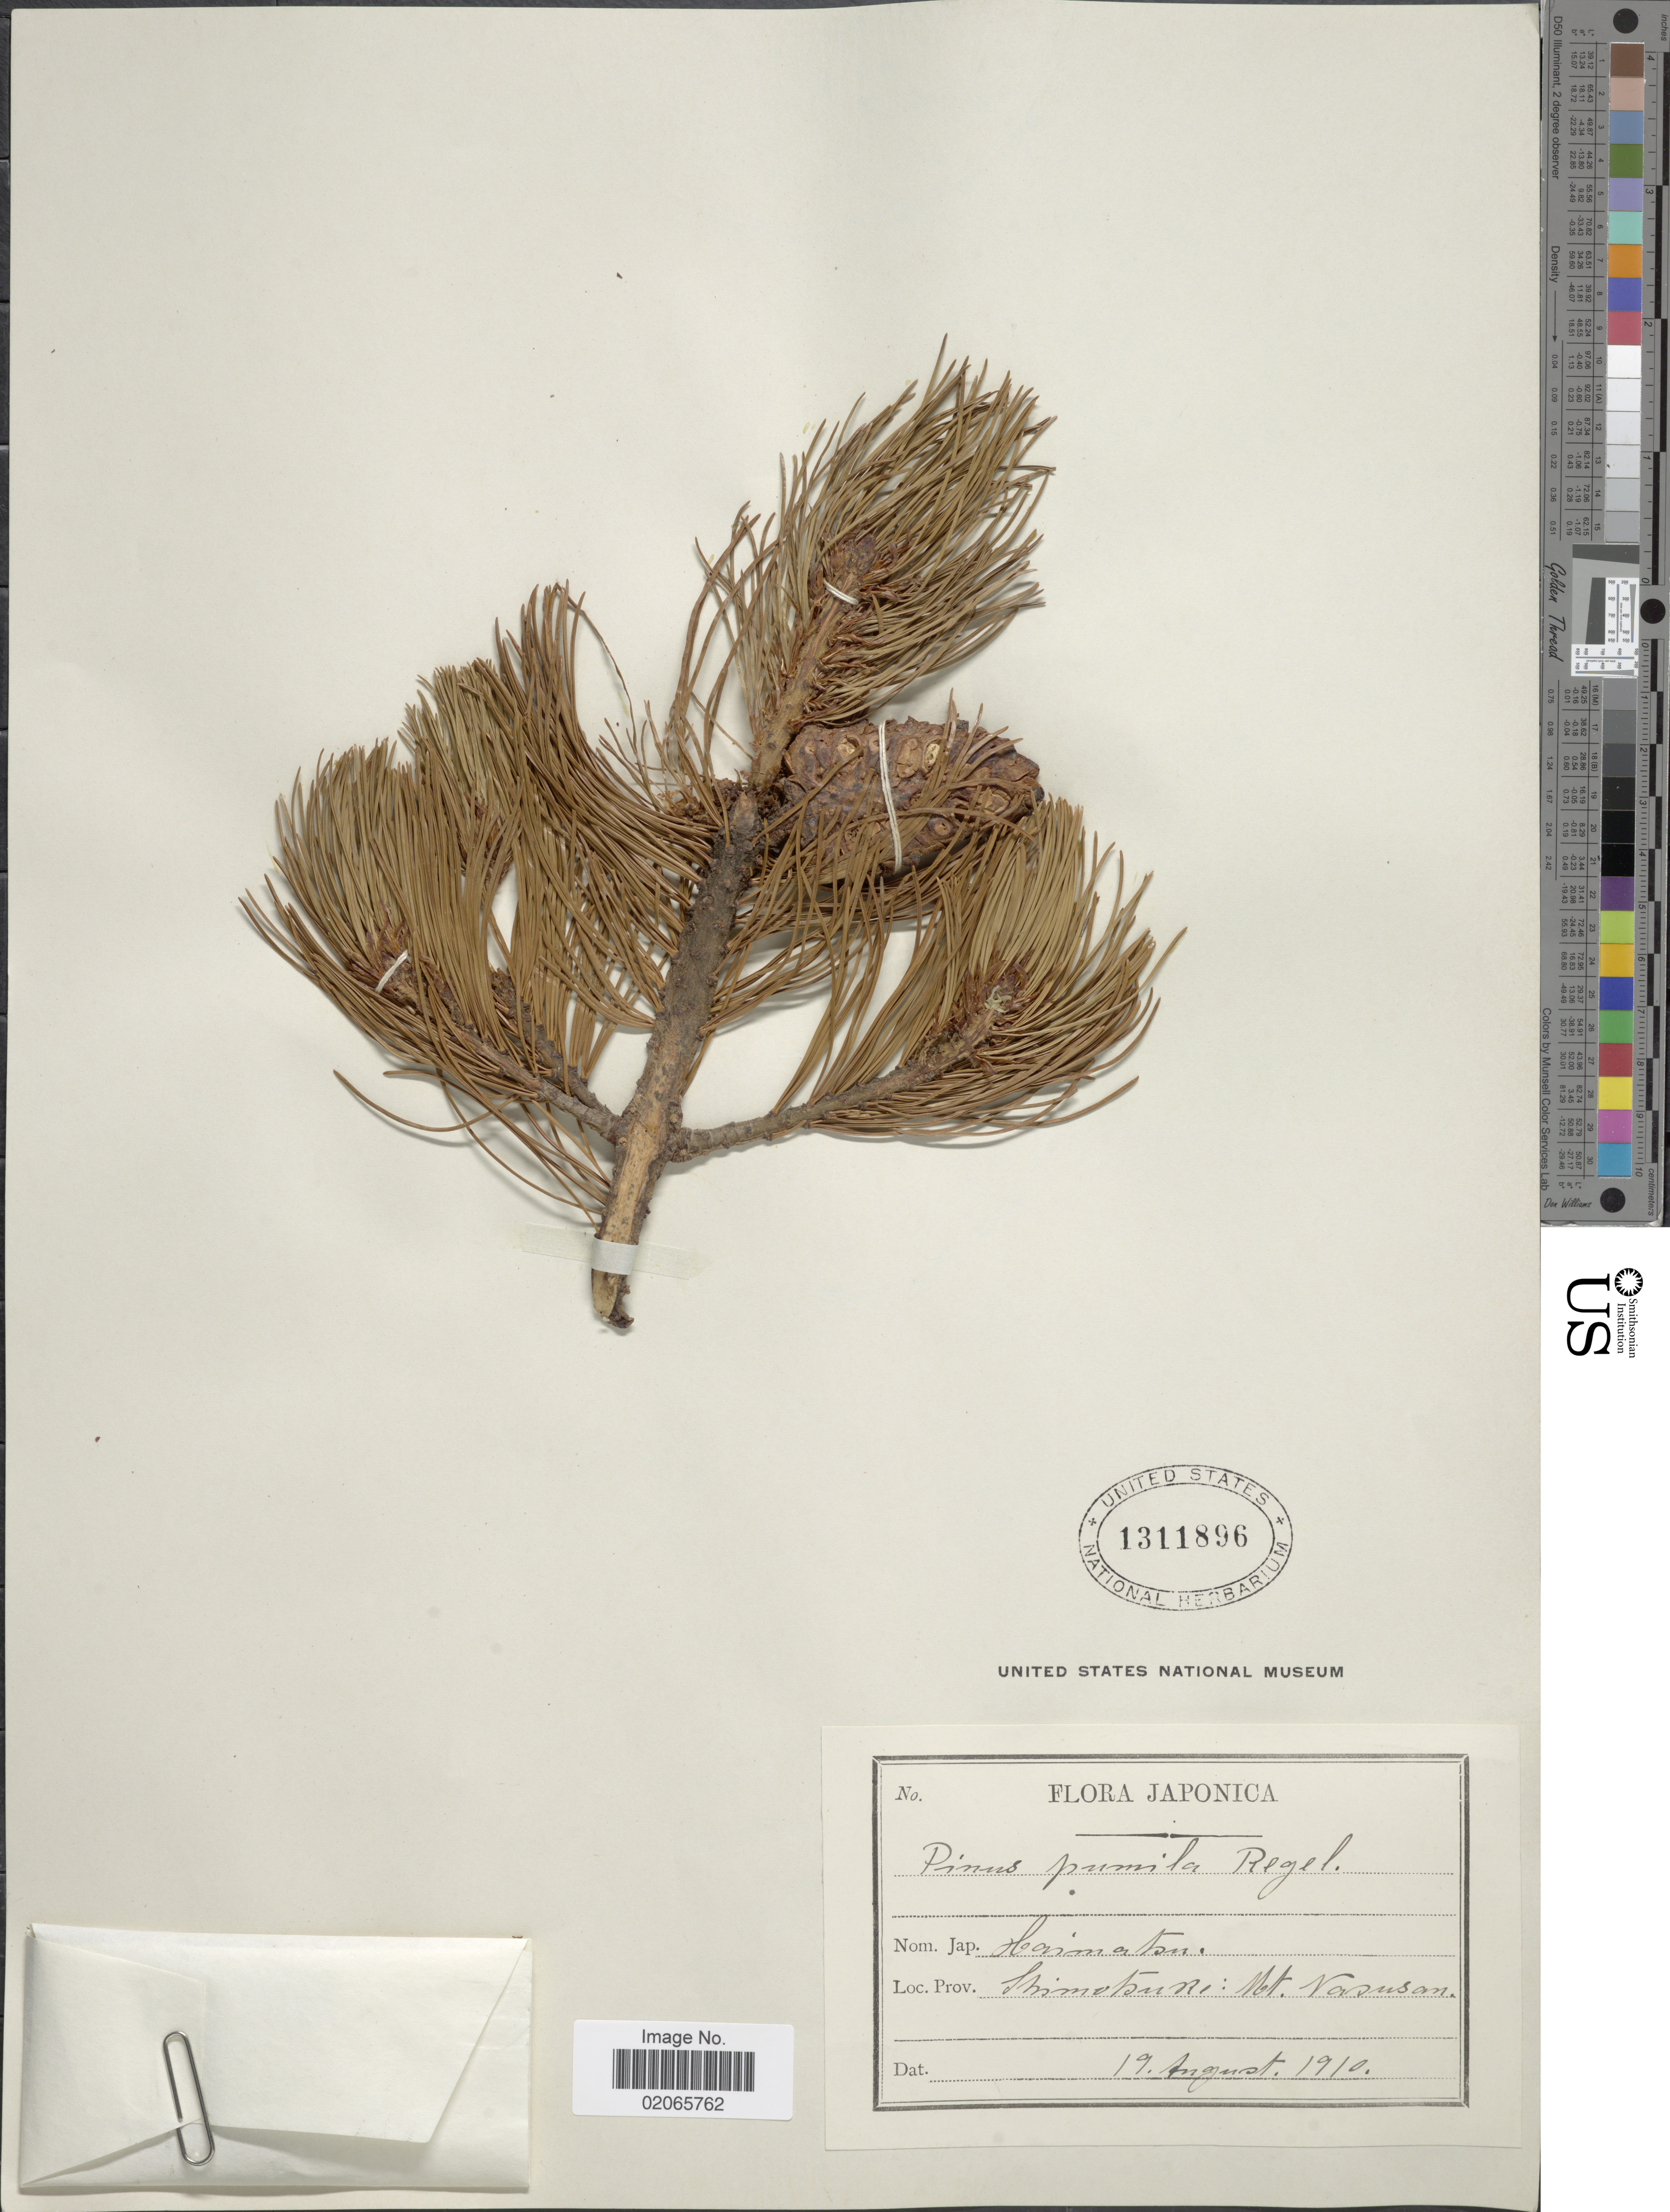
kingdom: Plantae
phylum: Tracheophyta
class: Pinopsida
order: Pinales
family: Pinaceae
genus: Pinus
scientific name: Pinus pumila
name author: (Pall.) Regel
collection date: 1910-08-19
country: Japan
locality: Shimoshuri: Mt. Vasusan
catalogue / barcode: US 1311896